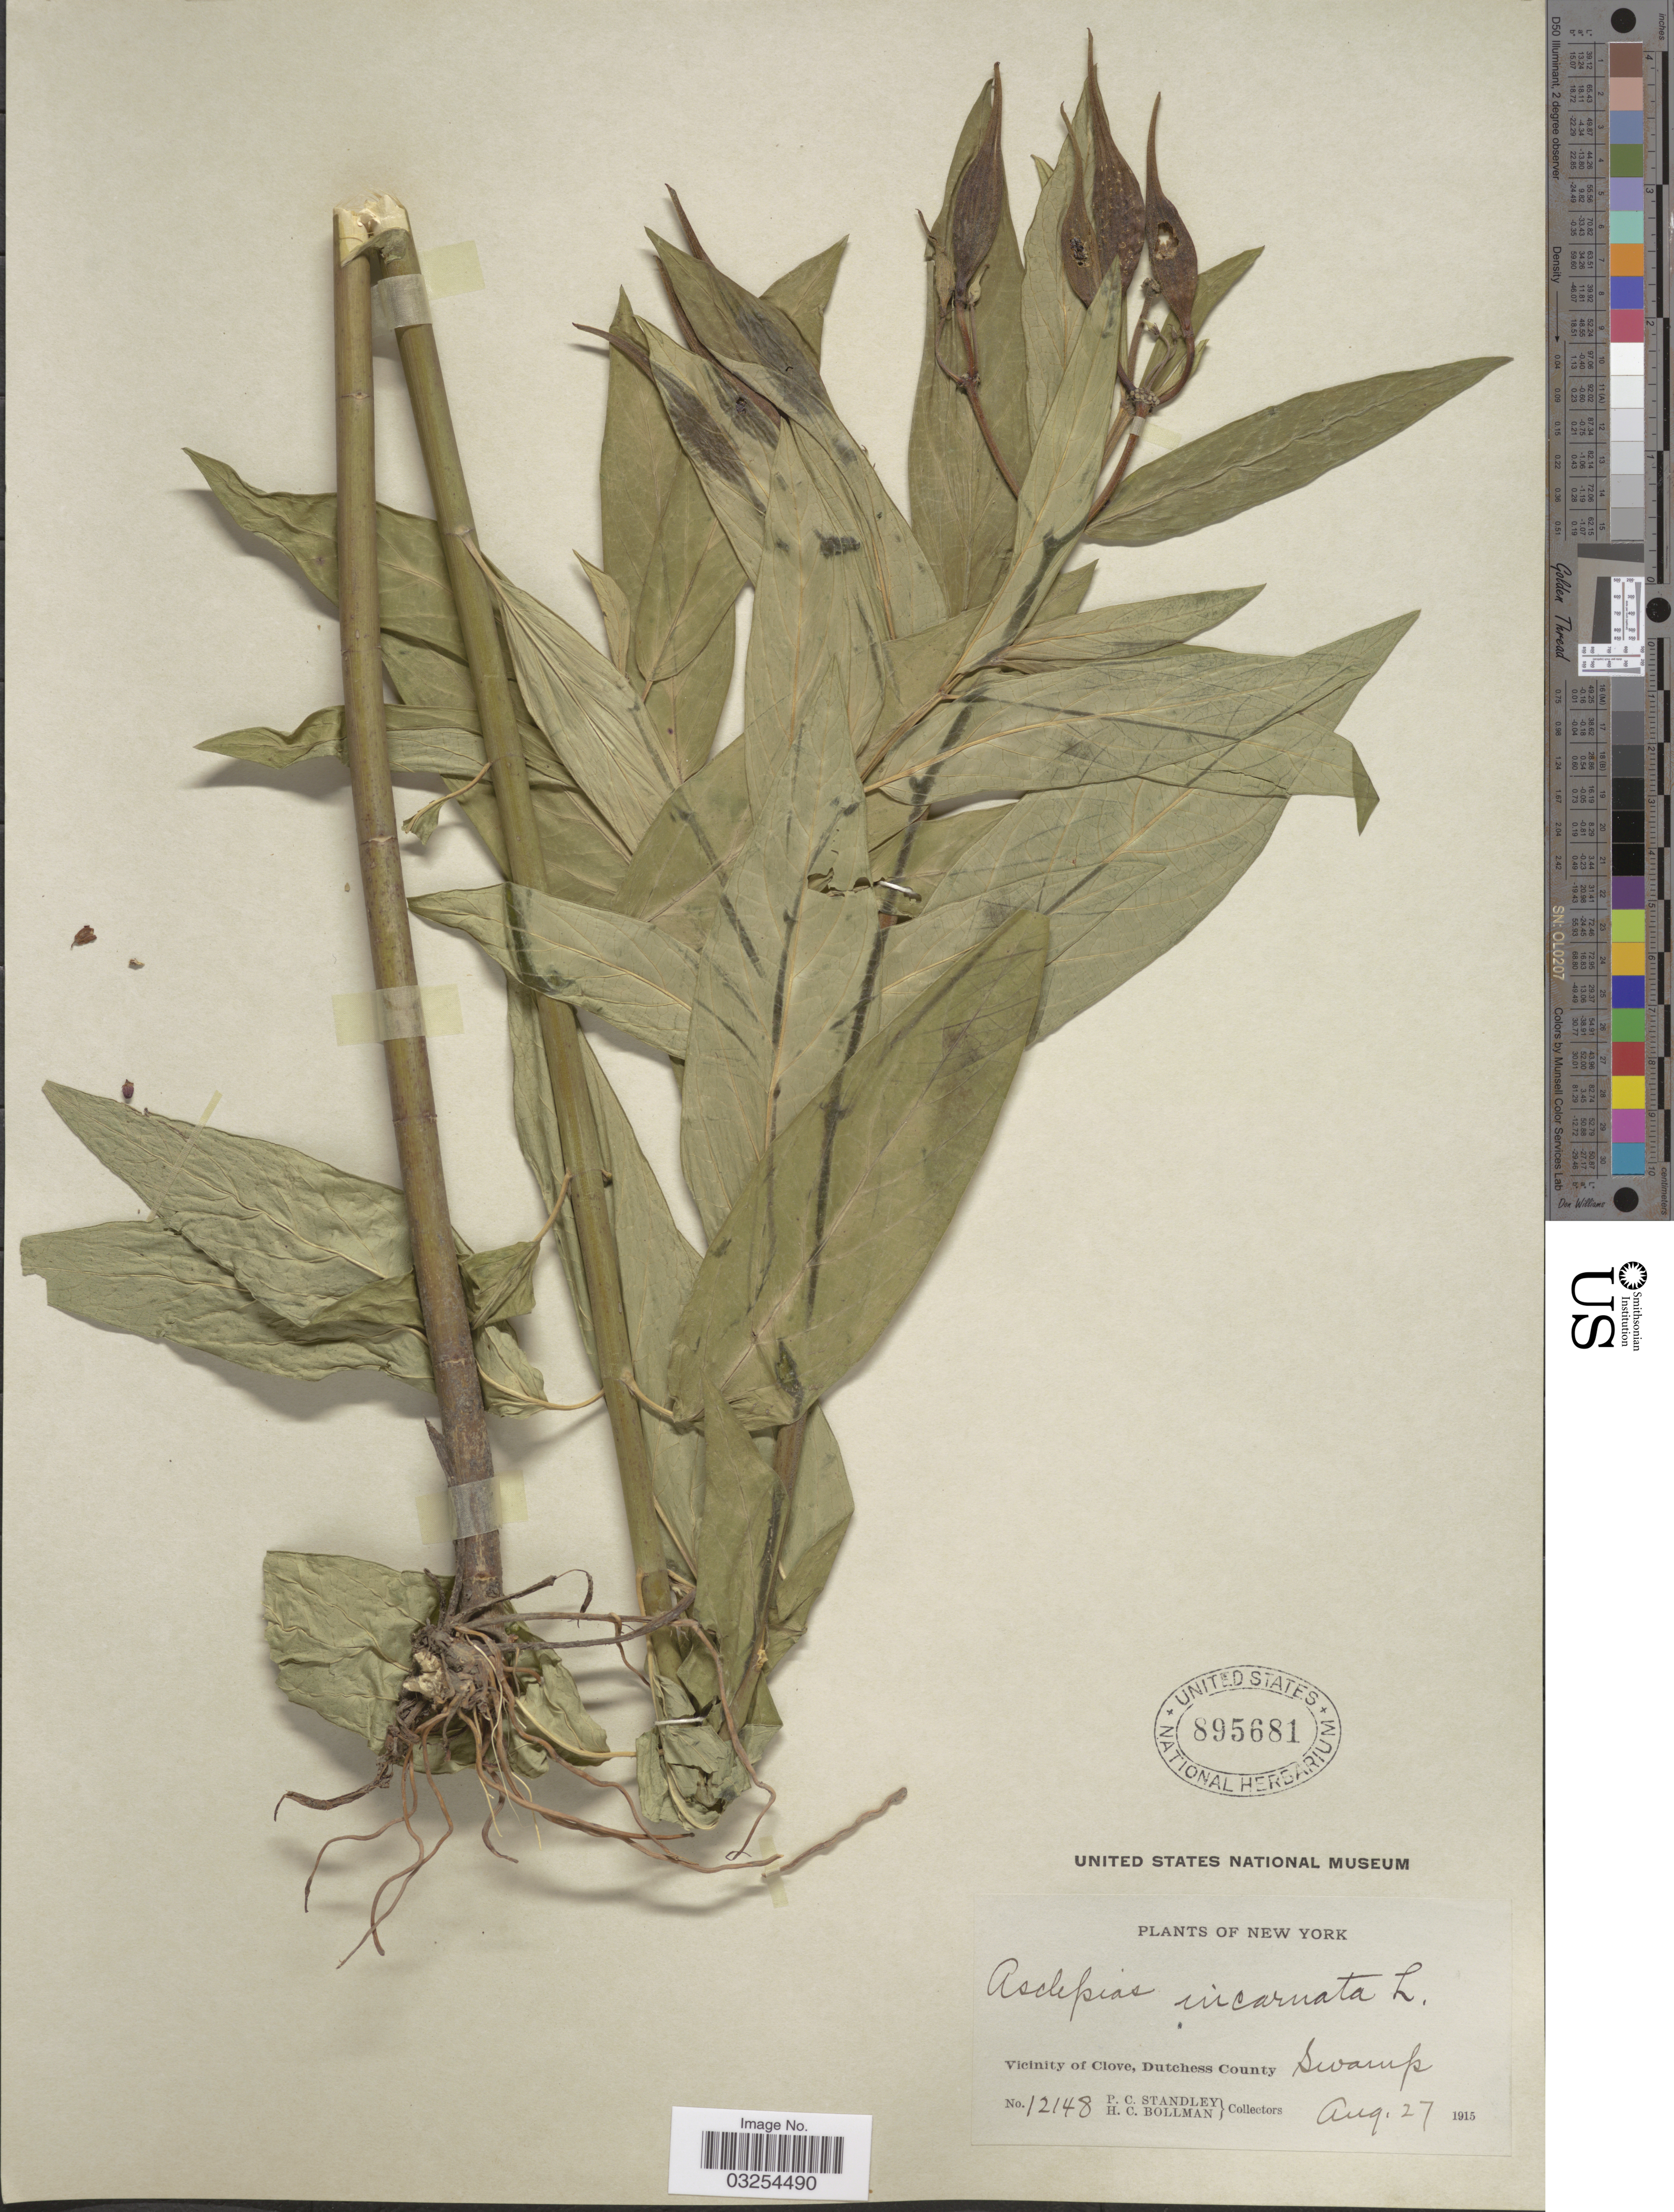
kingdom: Plantae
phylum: Tracheophyta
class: Magnoliopsida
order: Gentianales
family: Apocynaceae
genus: Asclepias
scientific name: Asclepias incarnata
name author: L.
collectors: P. C. Standley & H. C. Bollman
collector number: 12148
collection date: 1915-08-27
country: United States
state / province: New York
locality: Vicinity of Clove, Dutchess County. Swamp.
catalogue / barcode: US 895681